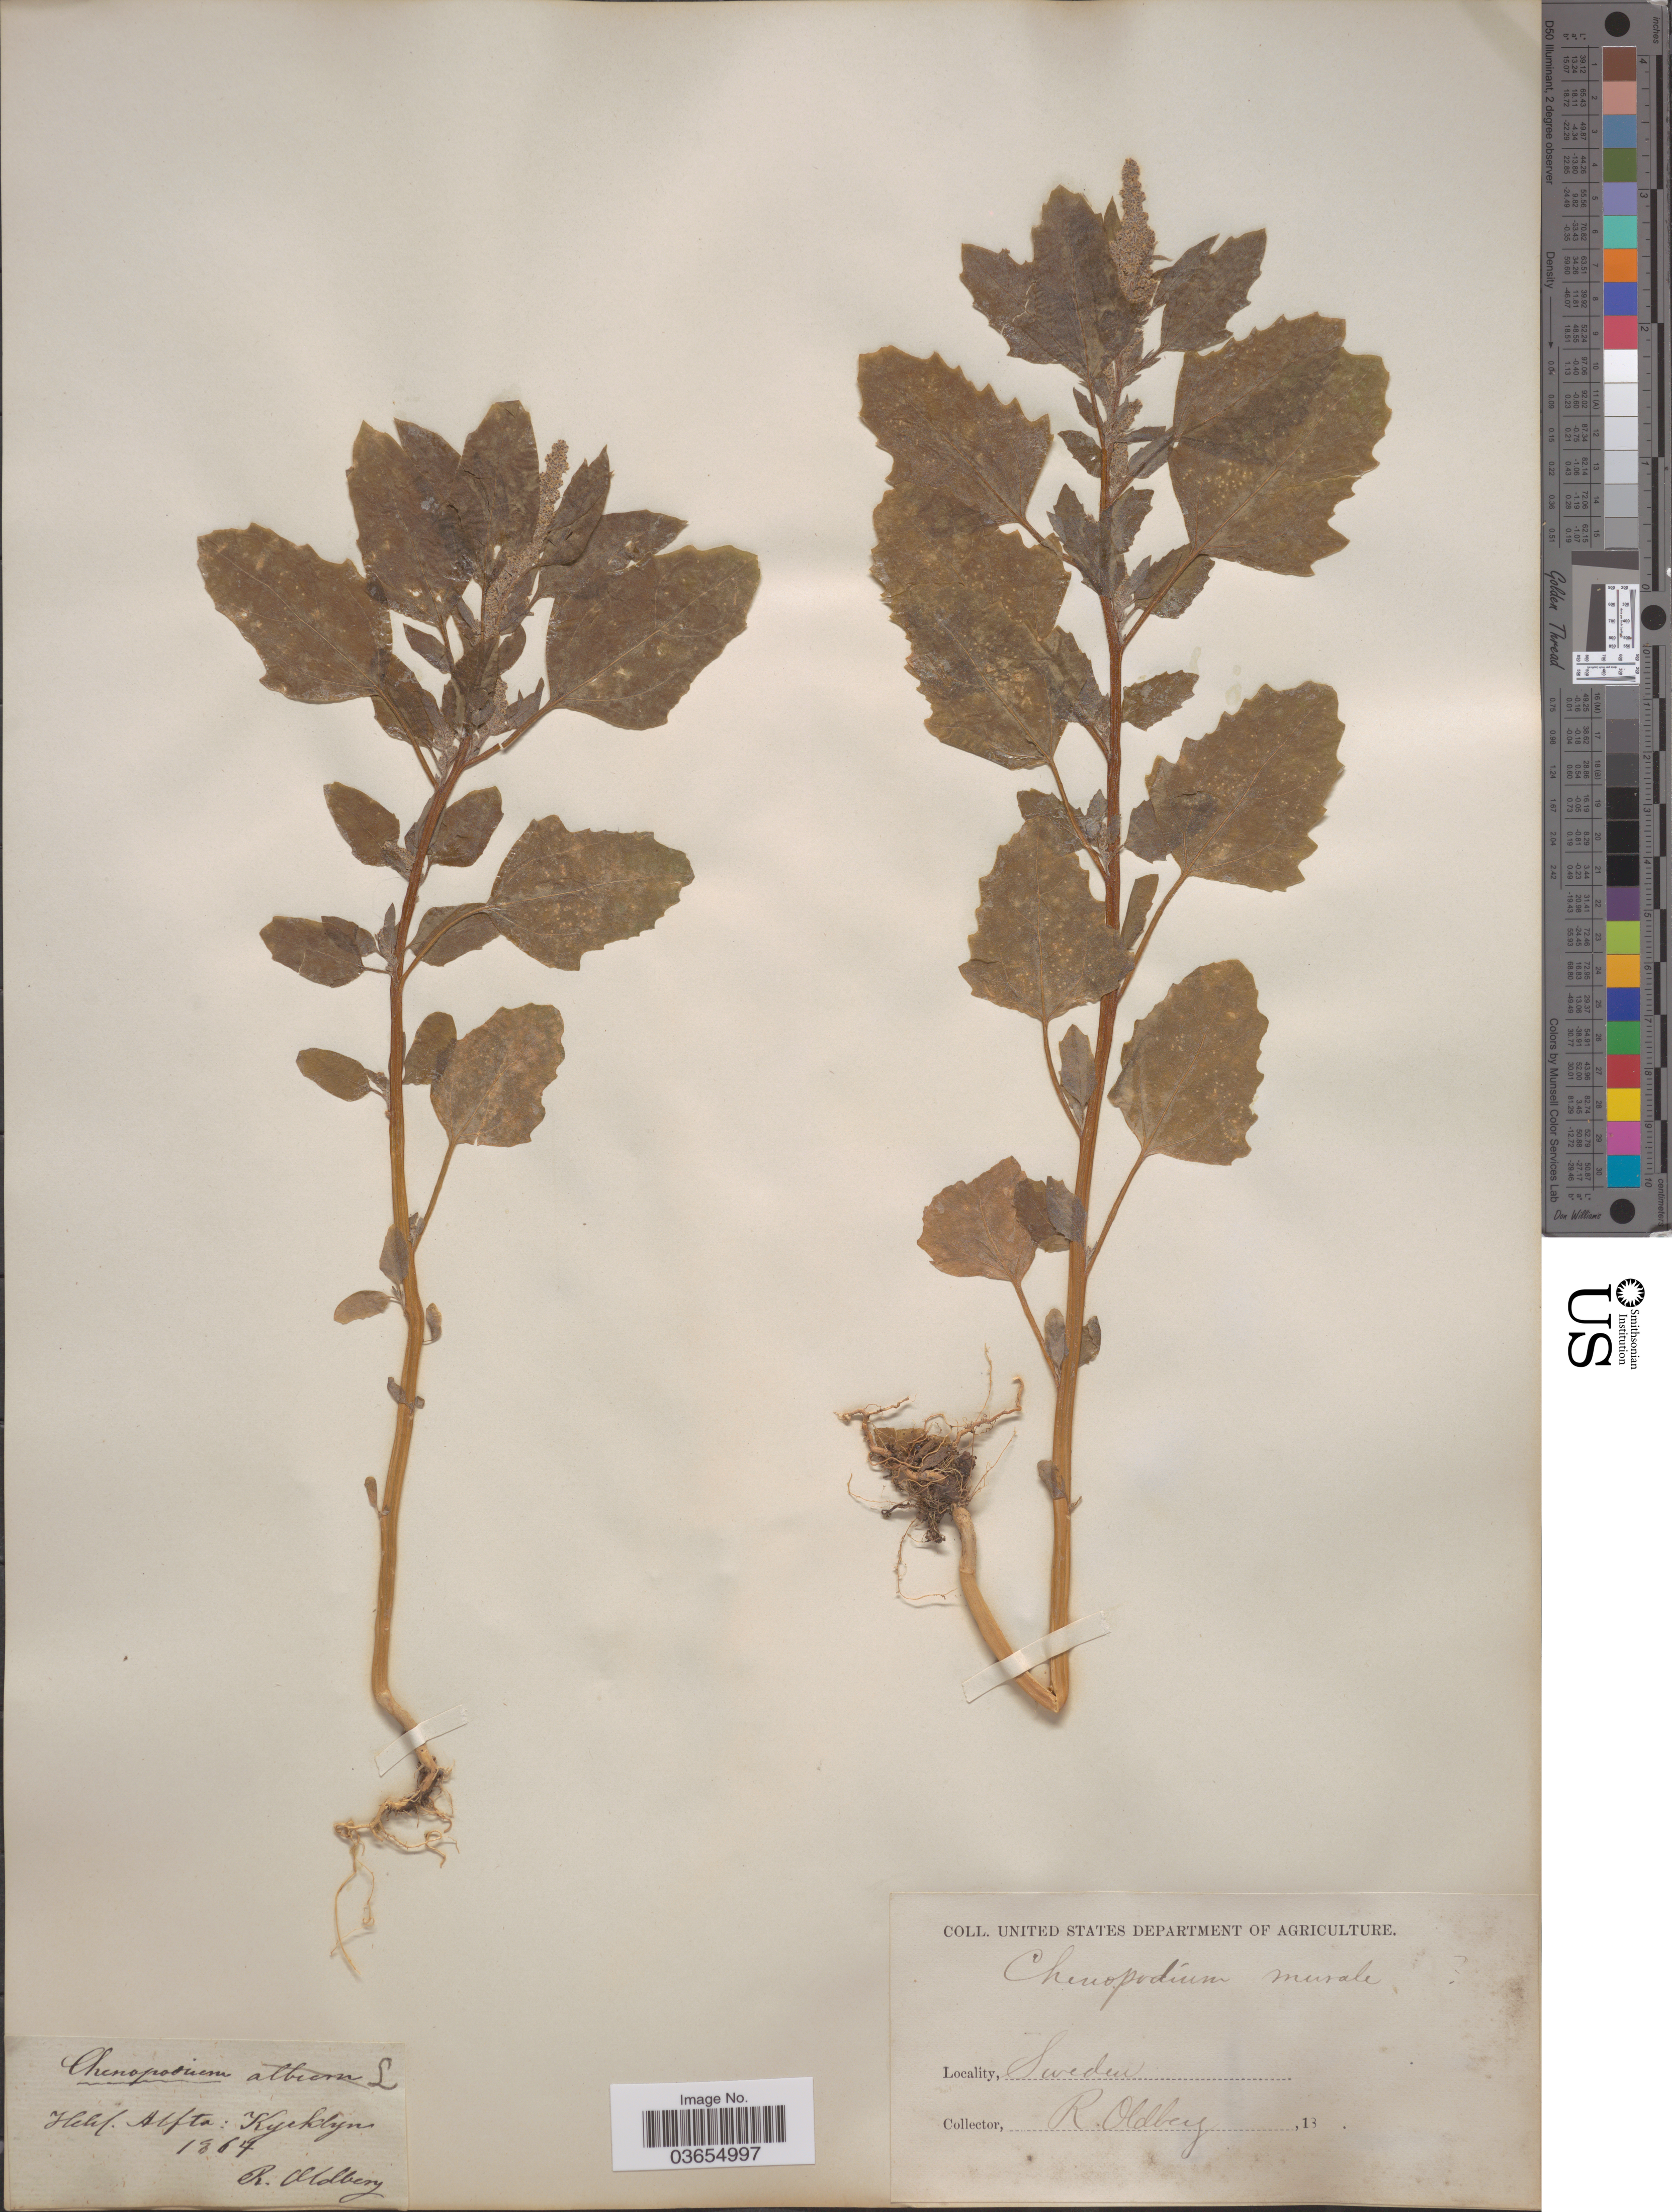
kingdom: Plantae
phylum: Tracheophyta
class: Magnoliopsida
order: Caryophyllales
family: Amaranthaceae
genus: Chenopodium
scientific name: Chenopodium murale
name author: L.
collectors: R. Oldberg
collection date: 1864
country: Sweden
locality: Hehl. Alfta: Kyrklyn.